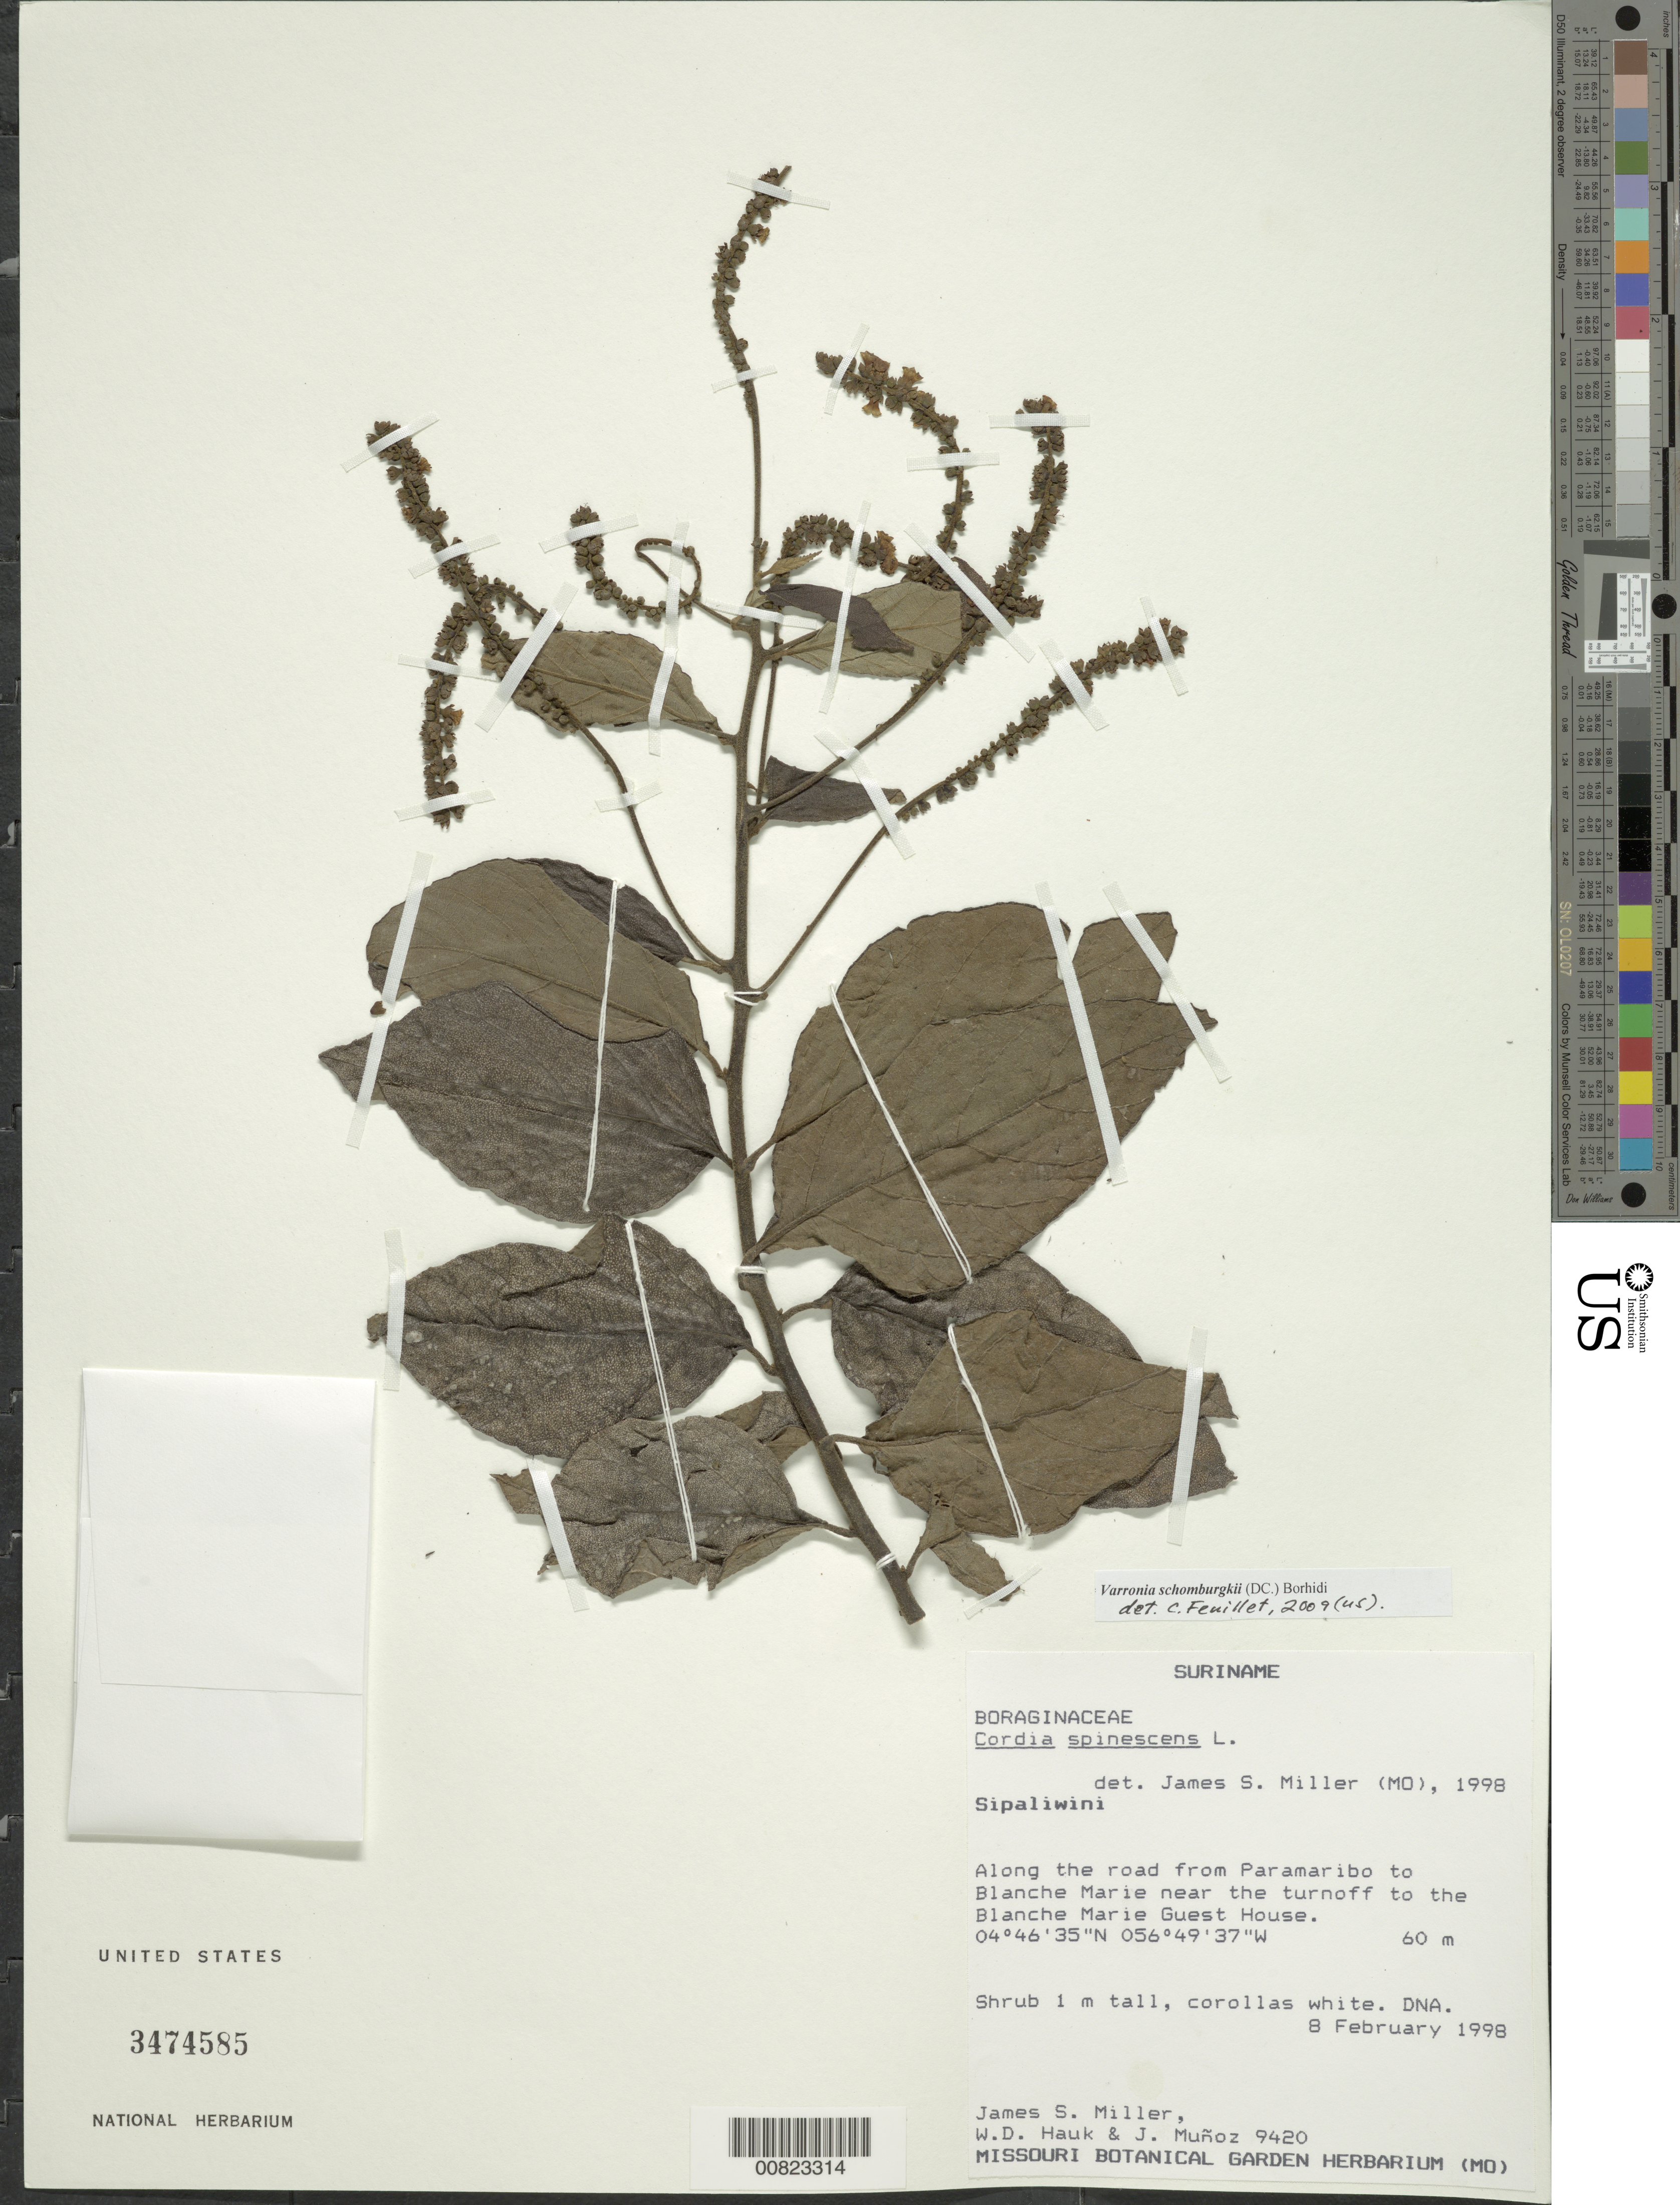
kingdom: Plantae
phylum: Tracheophyta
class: Magnoliopsida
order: Boraginales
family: Cordiaceae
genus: Cordia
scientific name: Cordia spinescens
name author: L.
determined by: Miller, James S., (MO), Missouri Botanical Garden (UNITED STATES)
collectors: J. S. Miller, W. Hauk & J. Muñoz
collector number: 9420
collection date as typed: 8-Feb-98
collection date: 1998-02-08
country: Suriname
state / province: Sipaliwini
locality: Paramaribo to Blanche Marie road, near the turnoff to the Blanche Marie Guest House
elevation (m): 60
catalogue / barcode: US 3474585